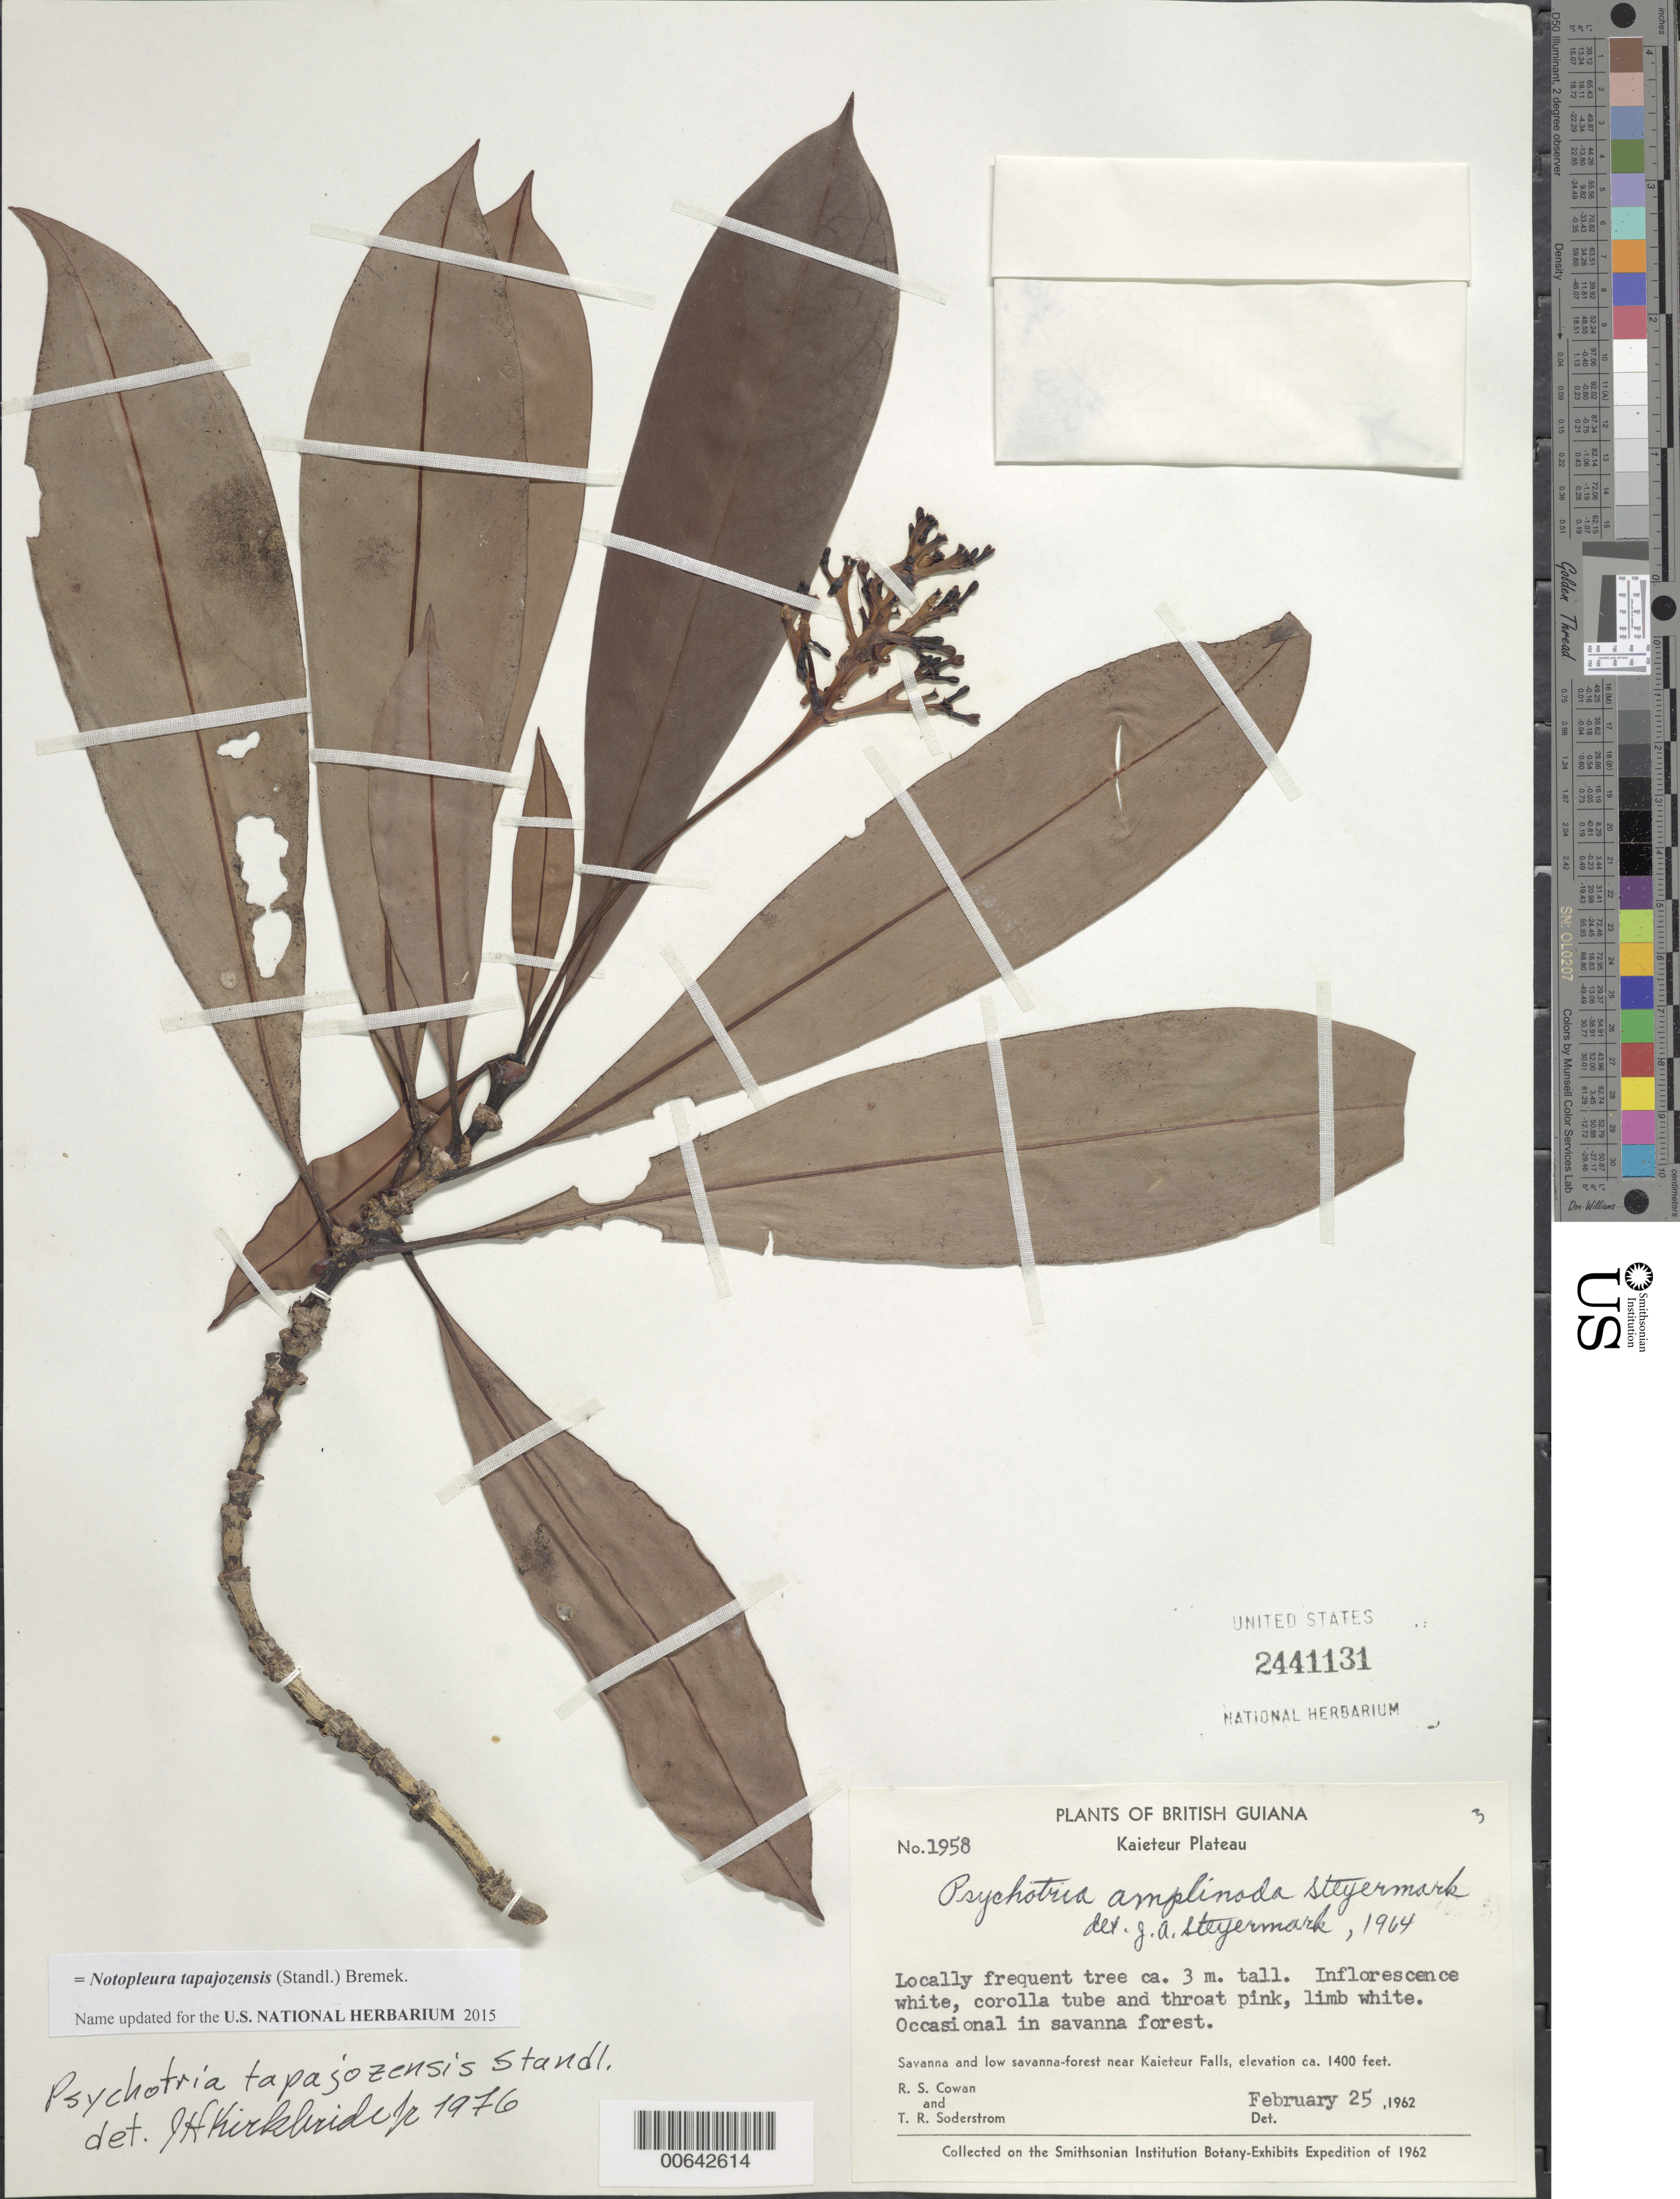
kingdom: Plantae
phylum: Tracheophyta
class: Magnoliopsida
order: Gentianales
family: Rubiaceae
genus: Psychotria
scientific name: Psychotria tapajozensis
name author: Standl.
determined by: Kirkbride, J. H.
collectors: R. S. Cowan & T. R. Soderstrom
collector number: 1958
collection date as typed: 25-Feb-62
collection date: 1962-02-25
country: Guyana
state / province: Potaro-Siparuni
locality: Kaieteur Savanna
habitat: Savanna and low savanna forest near Kaieteur Falls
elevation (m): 427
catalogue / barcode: US 2441131